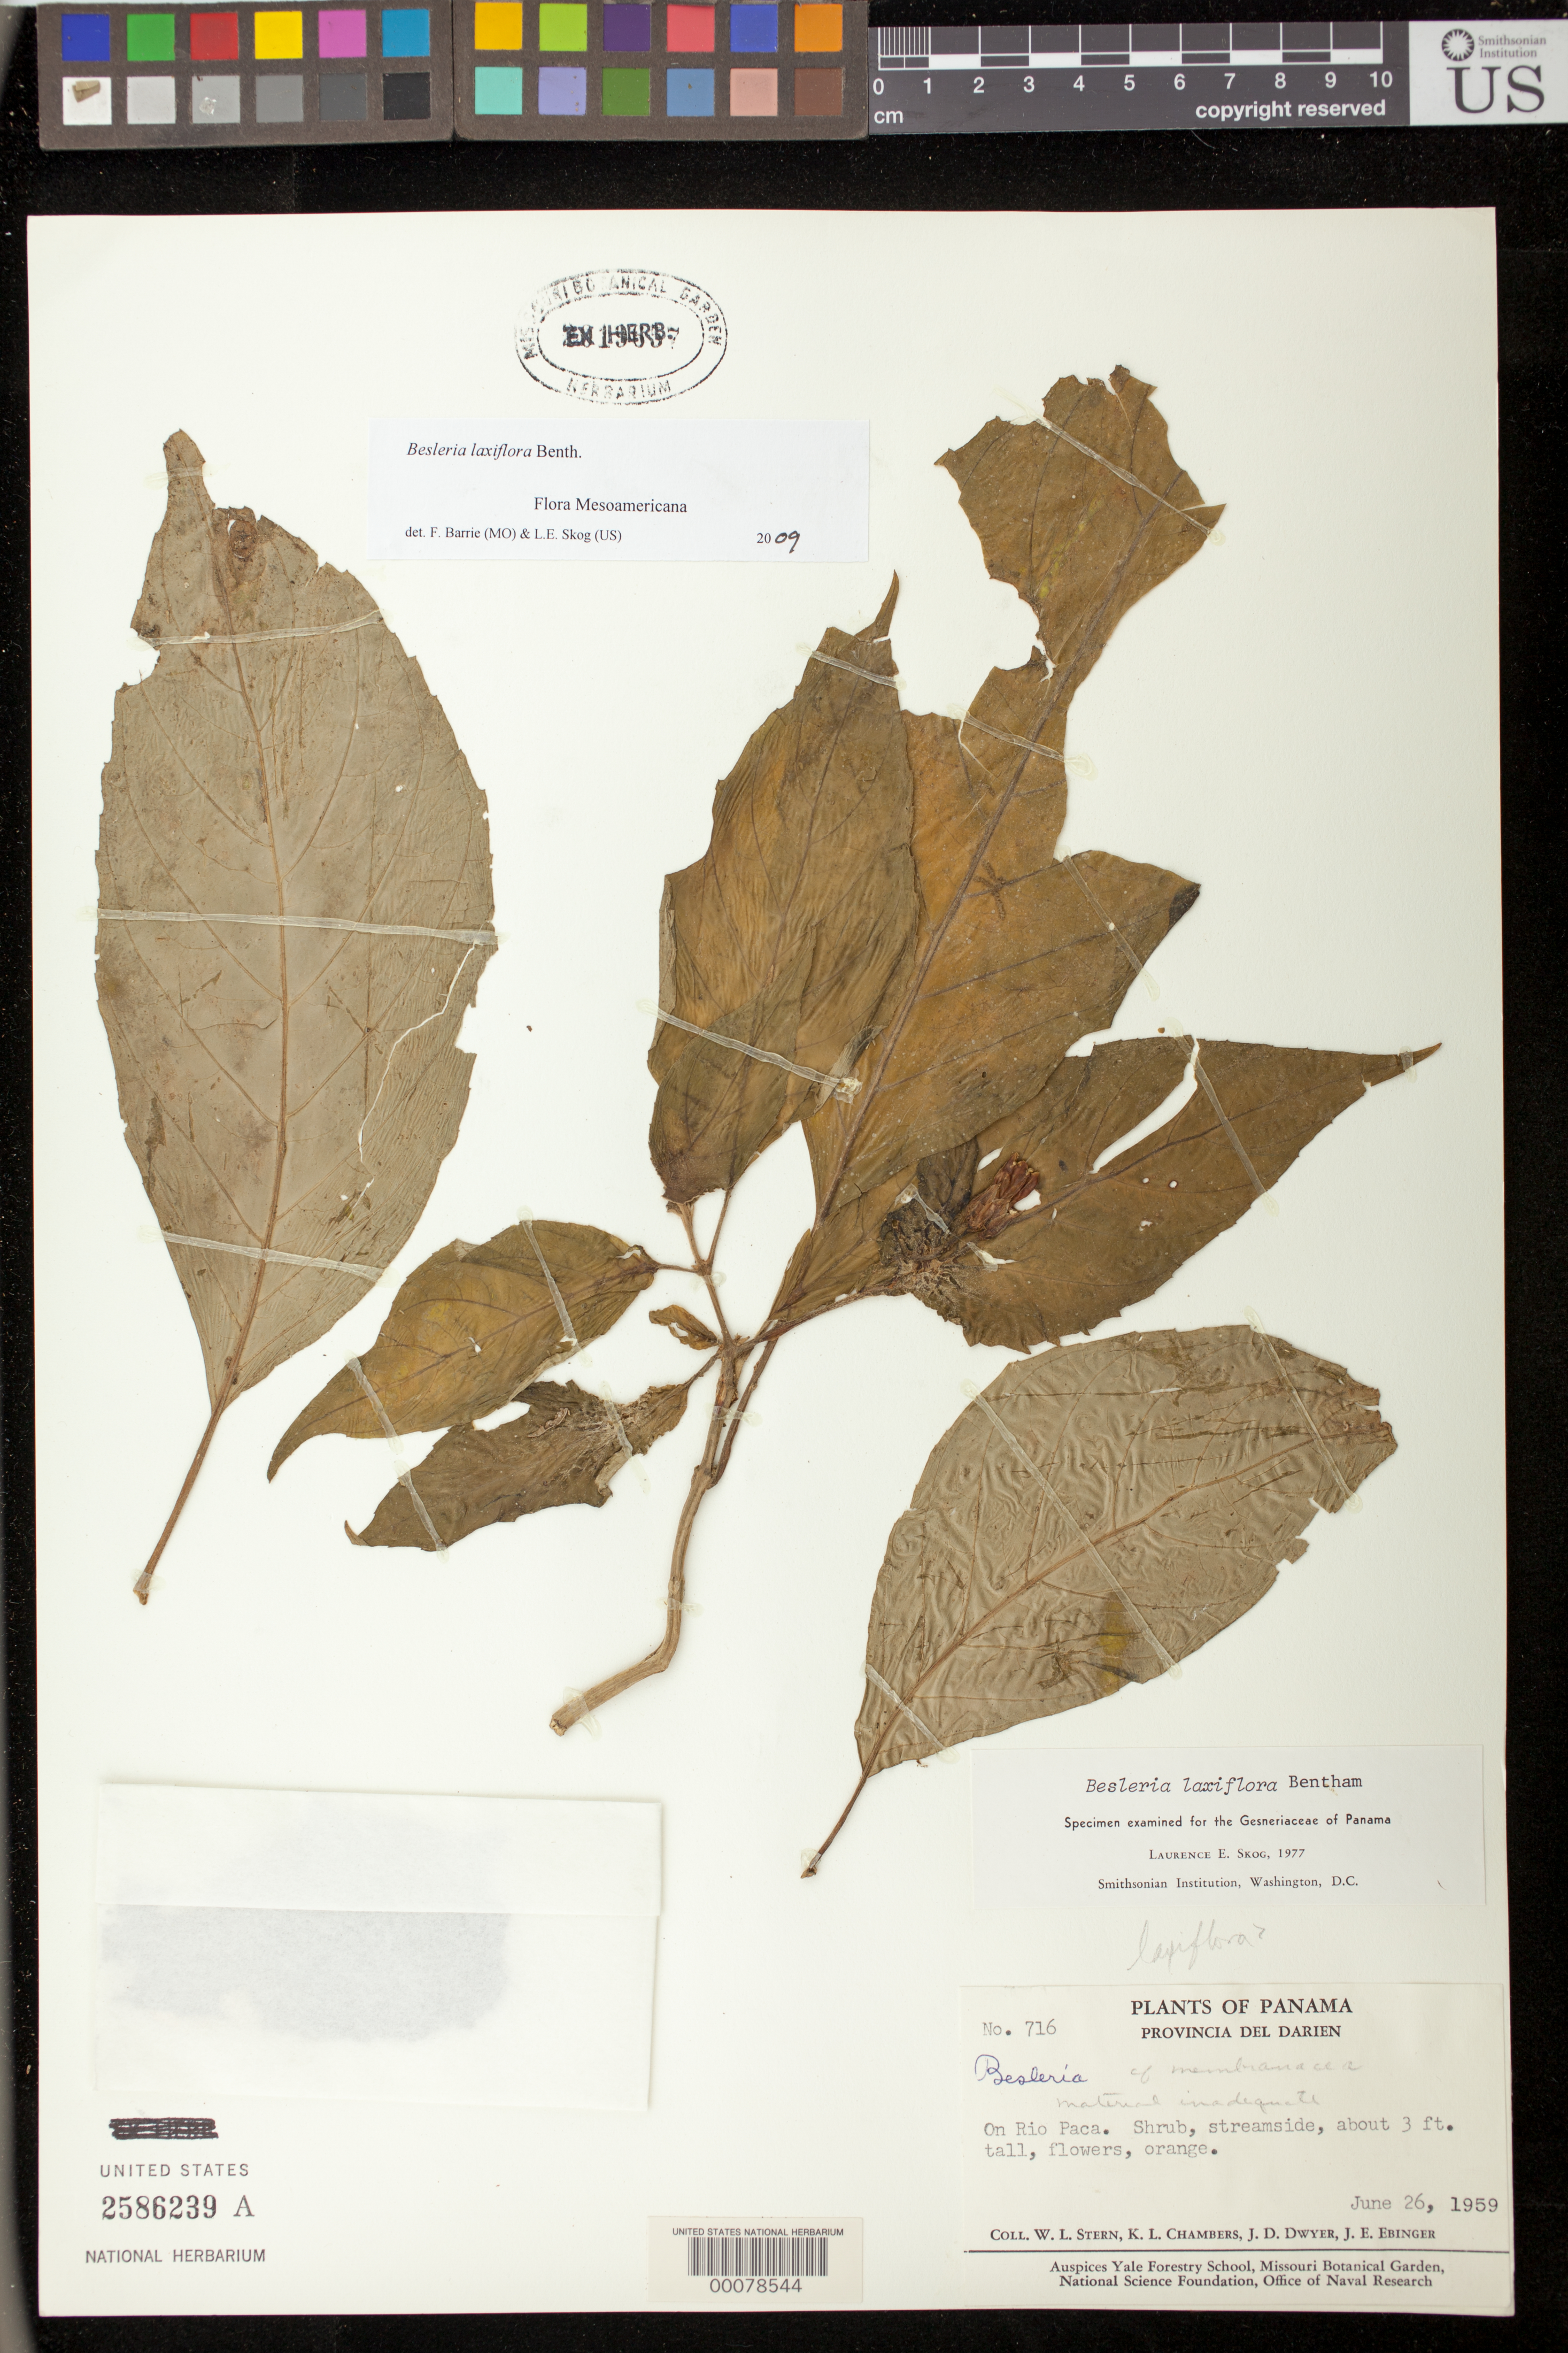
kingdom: Plantae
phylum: Tracheophyta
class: Magnoliopsida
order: Lamiales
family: Gesneriaceae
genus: Besleria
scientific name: Besleria laxiflora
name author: Benth.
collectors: W. L. Stern, K. L. Chambers, J. D. Dwyer & J. Ebinger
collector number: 716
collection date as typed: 26 Jun 1959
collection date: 1959-06-26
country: Panama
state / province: Darién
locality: On Rio Paca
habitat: streamside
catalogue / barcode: US 2586239A